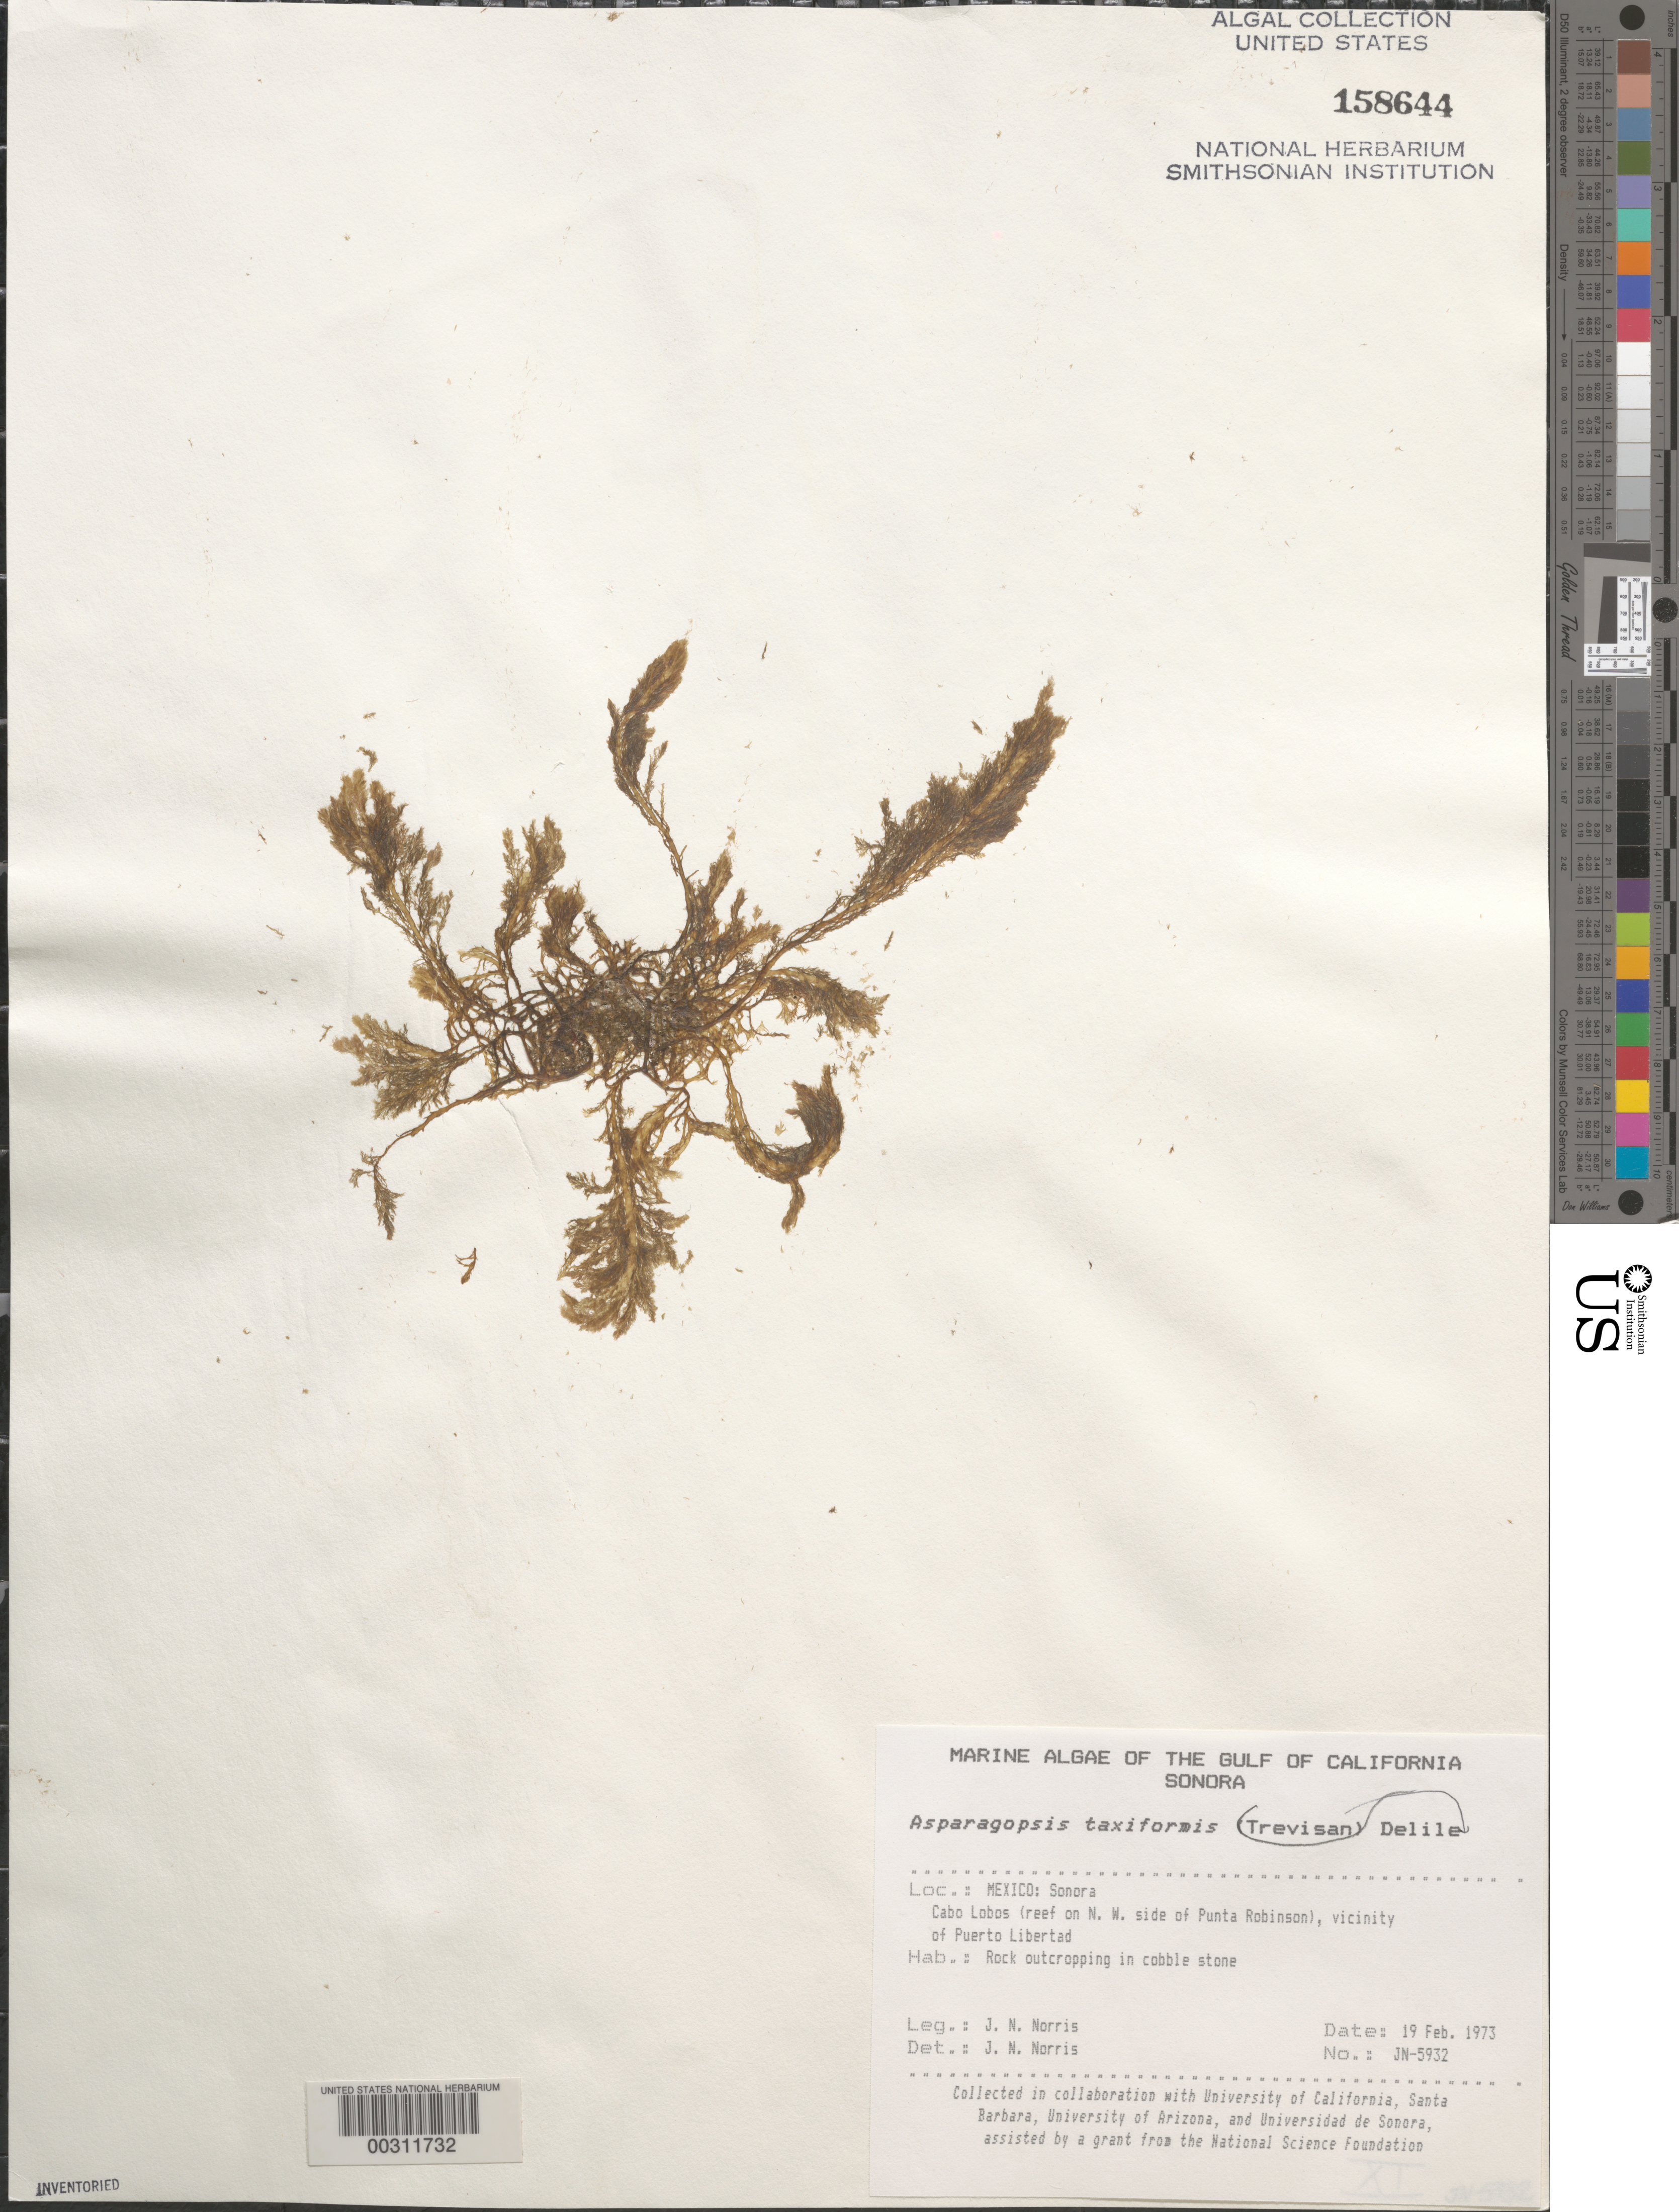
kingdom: Plantae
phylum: Rhodophyta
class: Florideophyceae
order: Bonnemaisoniales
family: Bonnemaisoniaceae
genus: Asparagopsis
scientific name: Asparagopsis taxiformis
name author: (Delile) Trevis.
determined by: Norris, James N.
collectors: J. N. Norris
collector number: JN-5932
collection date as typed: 19 Feb 1973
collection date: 1973-02-19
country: Mexico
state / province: Sonora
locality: Cabo Lobos, northwest Punta Robinson, Puerto Libertad area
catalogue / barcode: US 158644